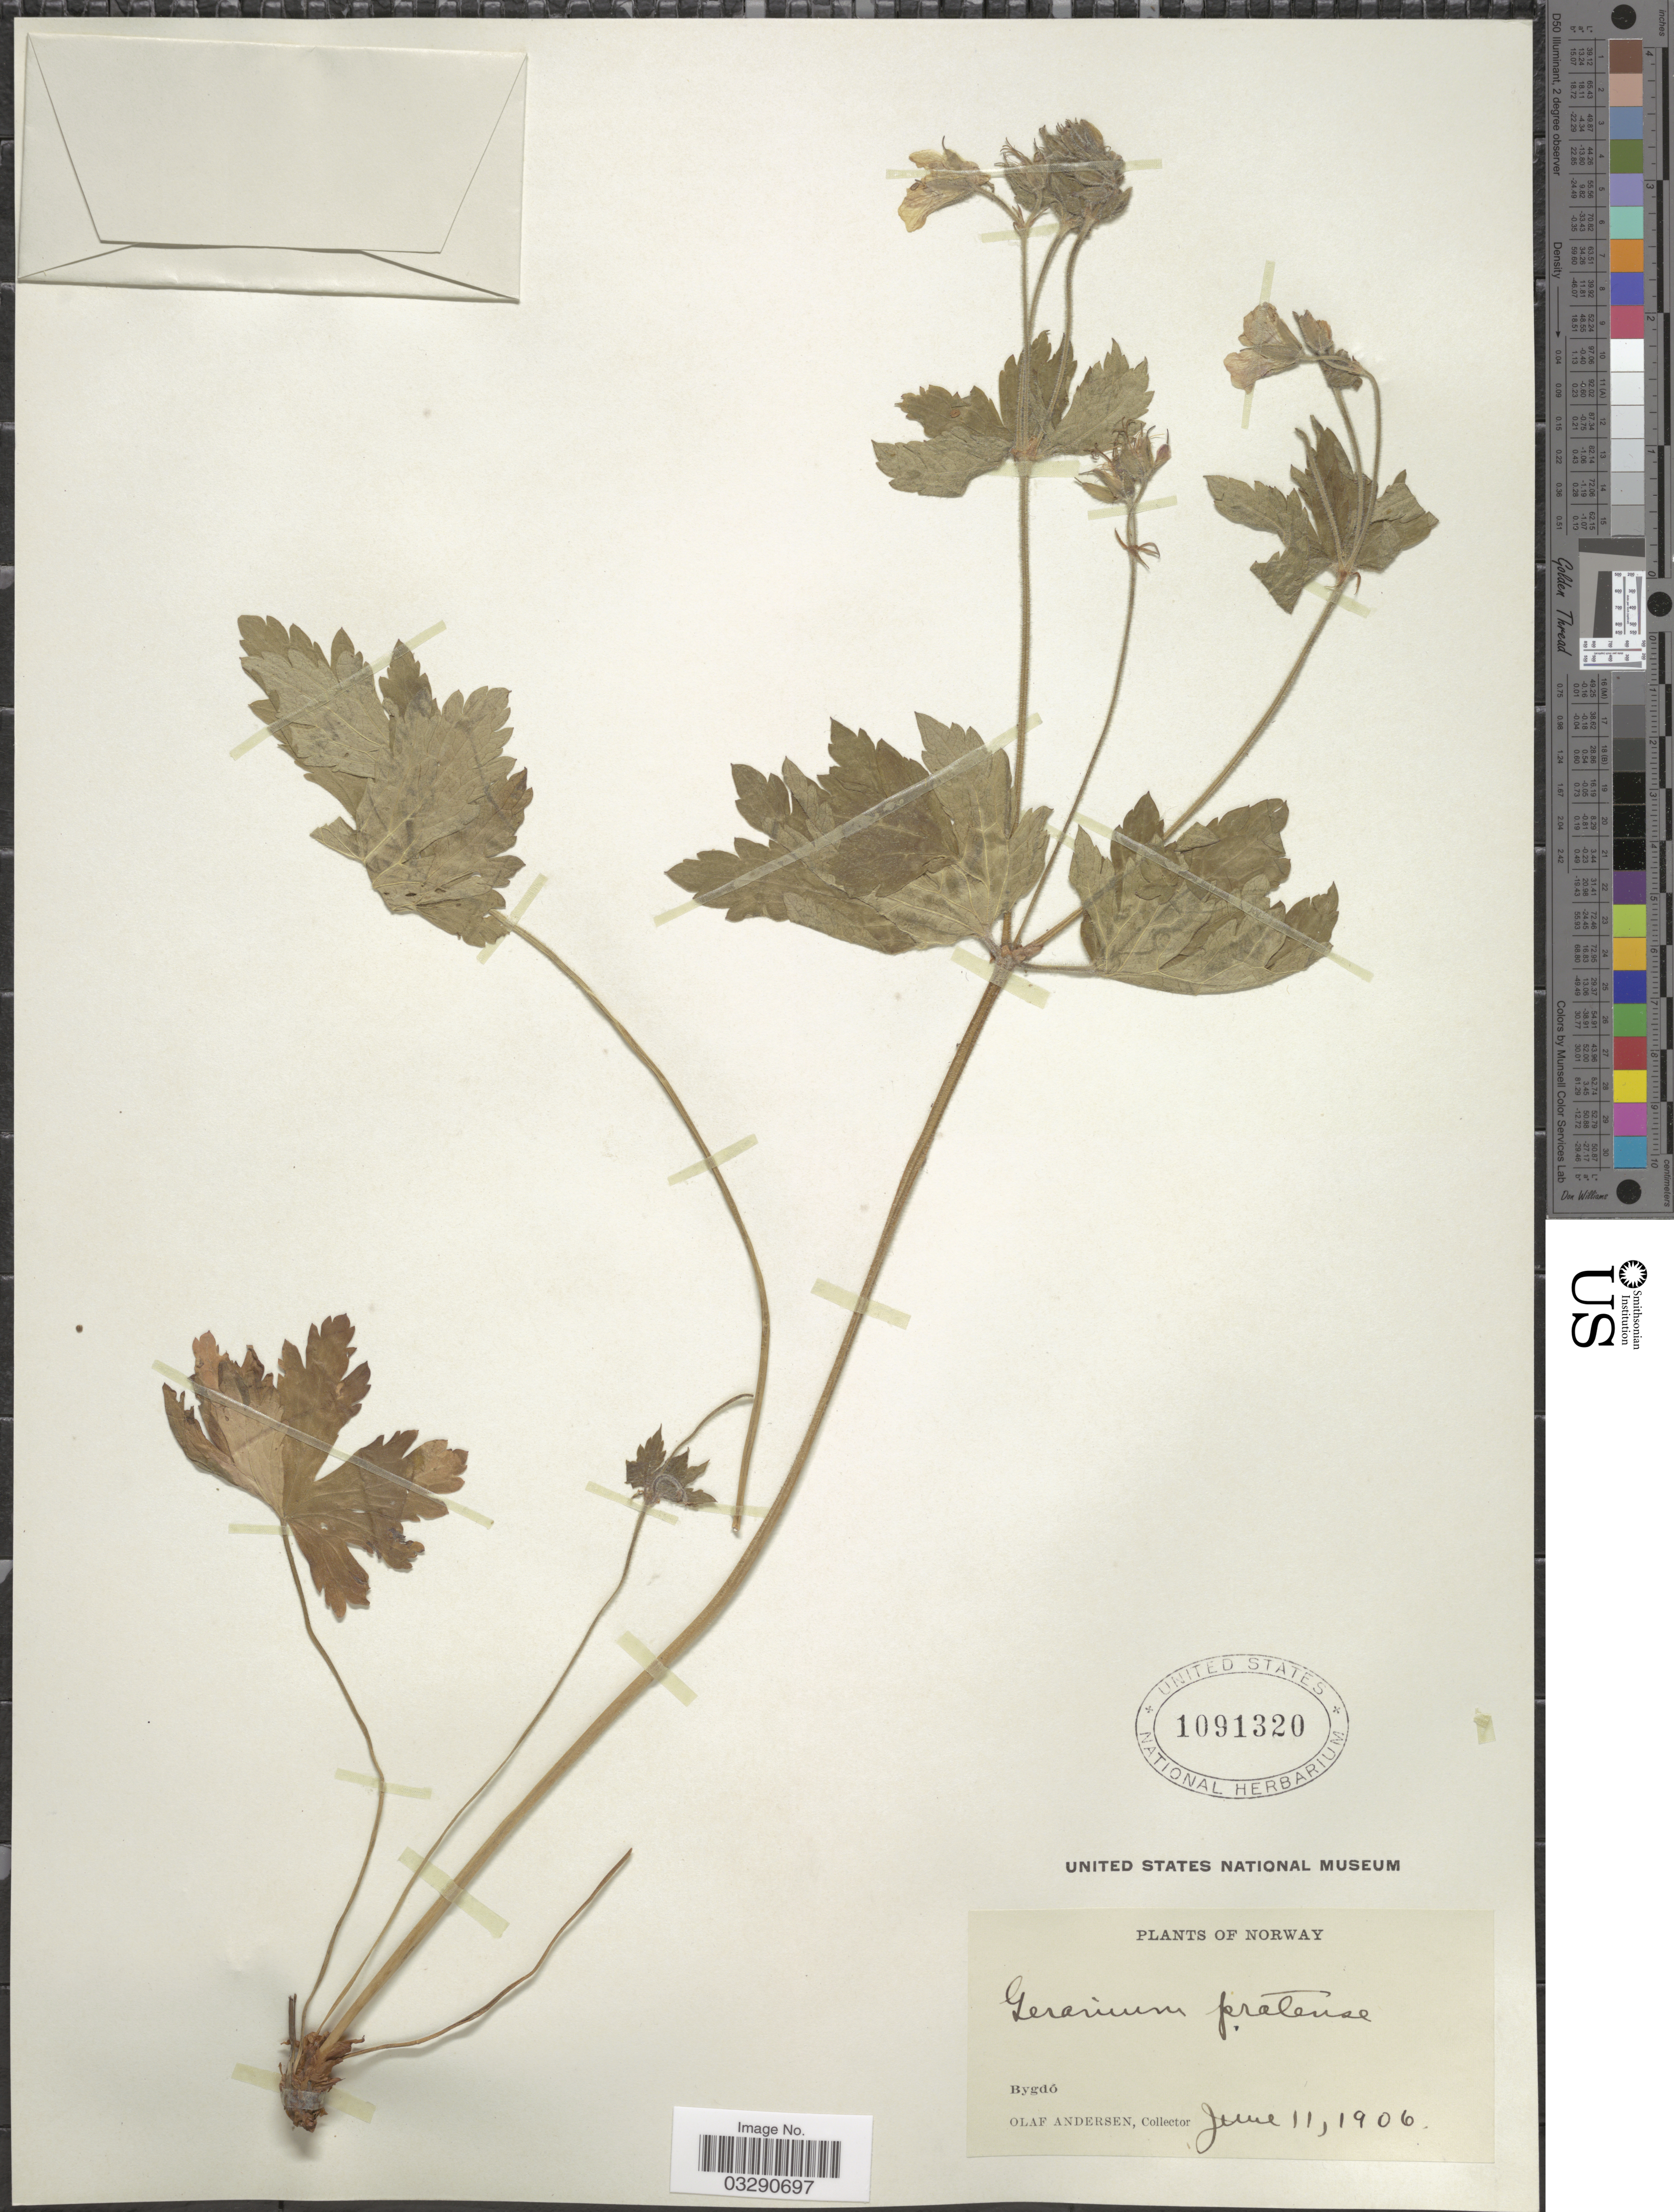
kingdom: Plantae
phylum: Tracheophyta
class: Magnoliopsida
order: Geraniales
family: Geraniaceae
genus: Geranium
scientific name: Geranium pratense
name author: L.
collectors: O. Andersen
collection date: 1906-06-11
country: Norway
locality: Bygdó.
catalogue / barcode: US 1091320